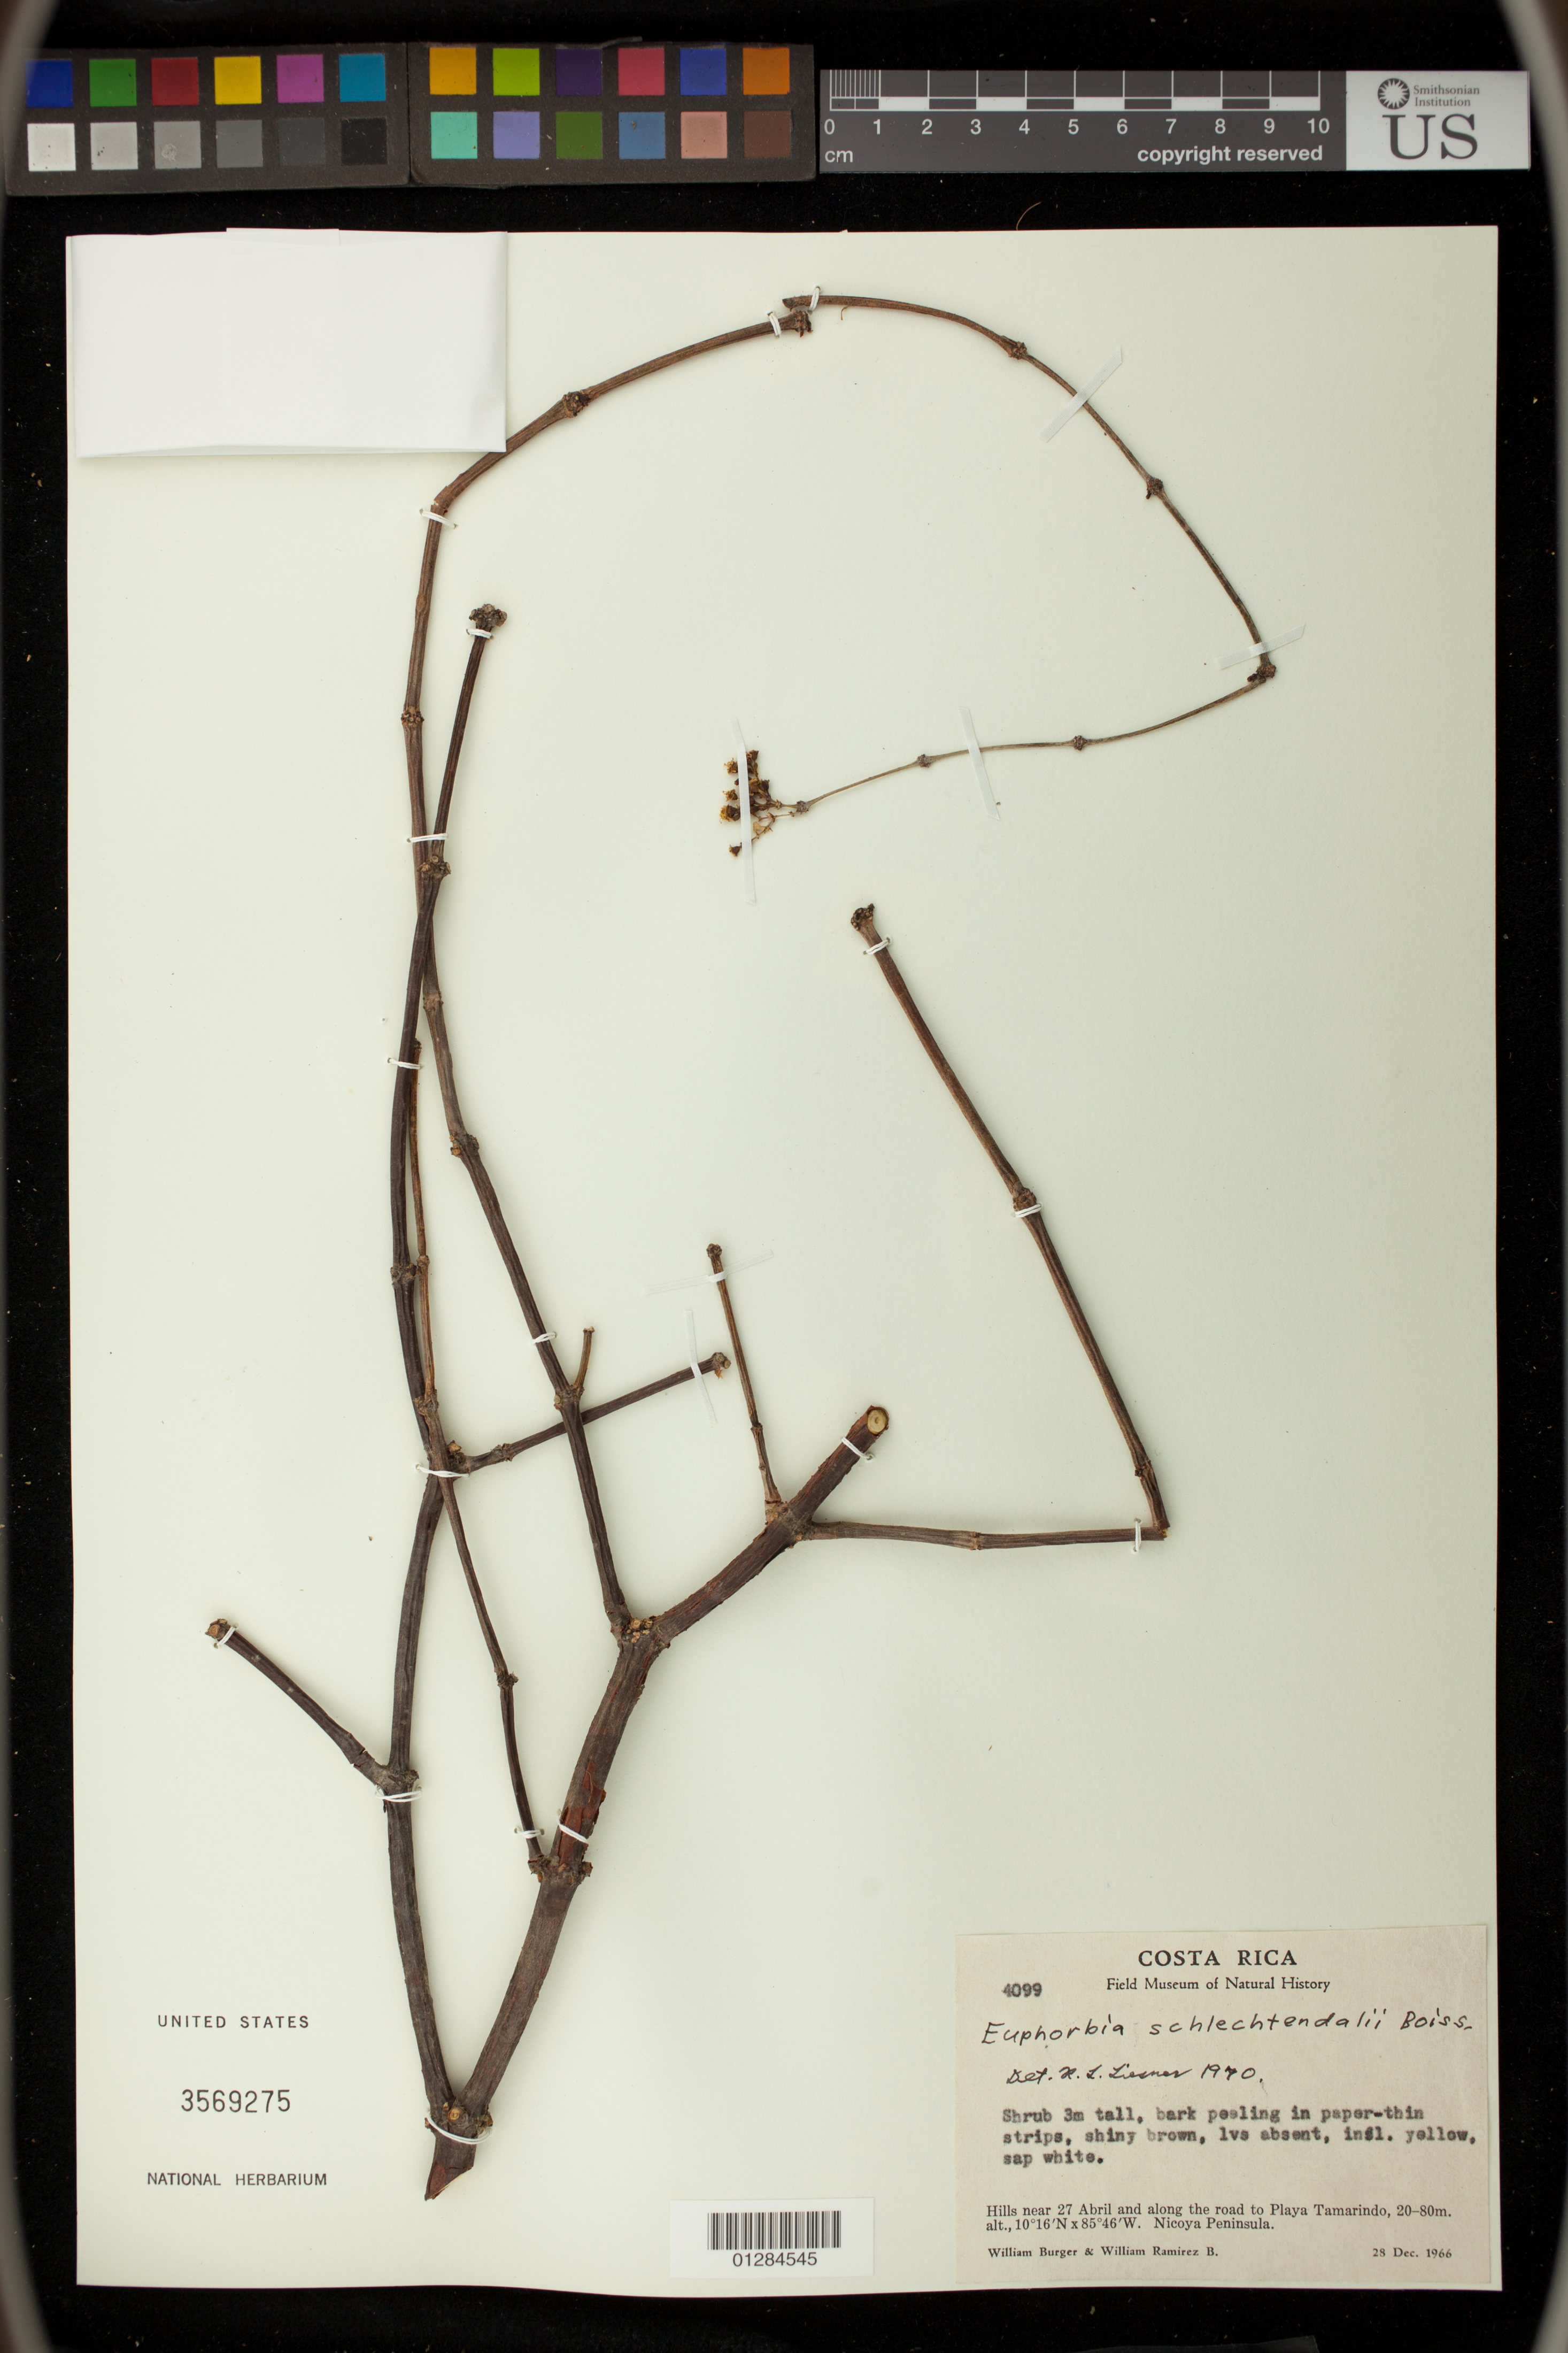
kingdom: Plantae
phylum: Tracheophyta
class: Magnoliopsida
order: Malpighiales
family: Euphorbiaceae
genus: Euphorbia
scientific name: Euphorbia schlechtendalii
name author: Boiss.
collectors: W. Burger & W. Ramirez B.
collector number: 4099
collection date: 1966-12-28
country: Costa Rica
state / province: Guanacaste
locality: Hills near 27 Abril and along the road to Playa Tamarindo,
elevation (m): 20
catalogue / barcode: US 3569275